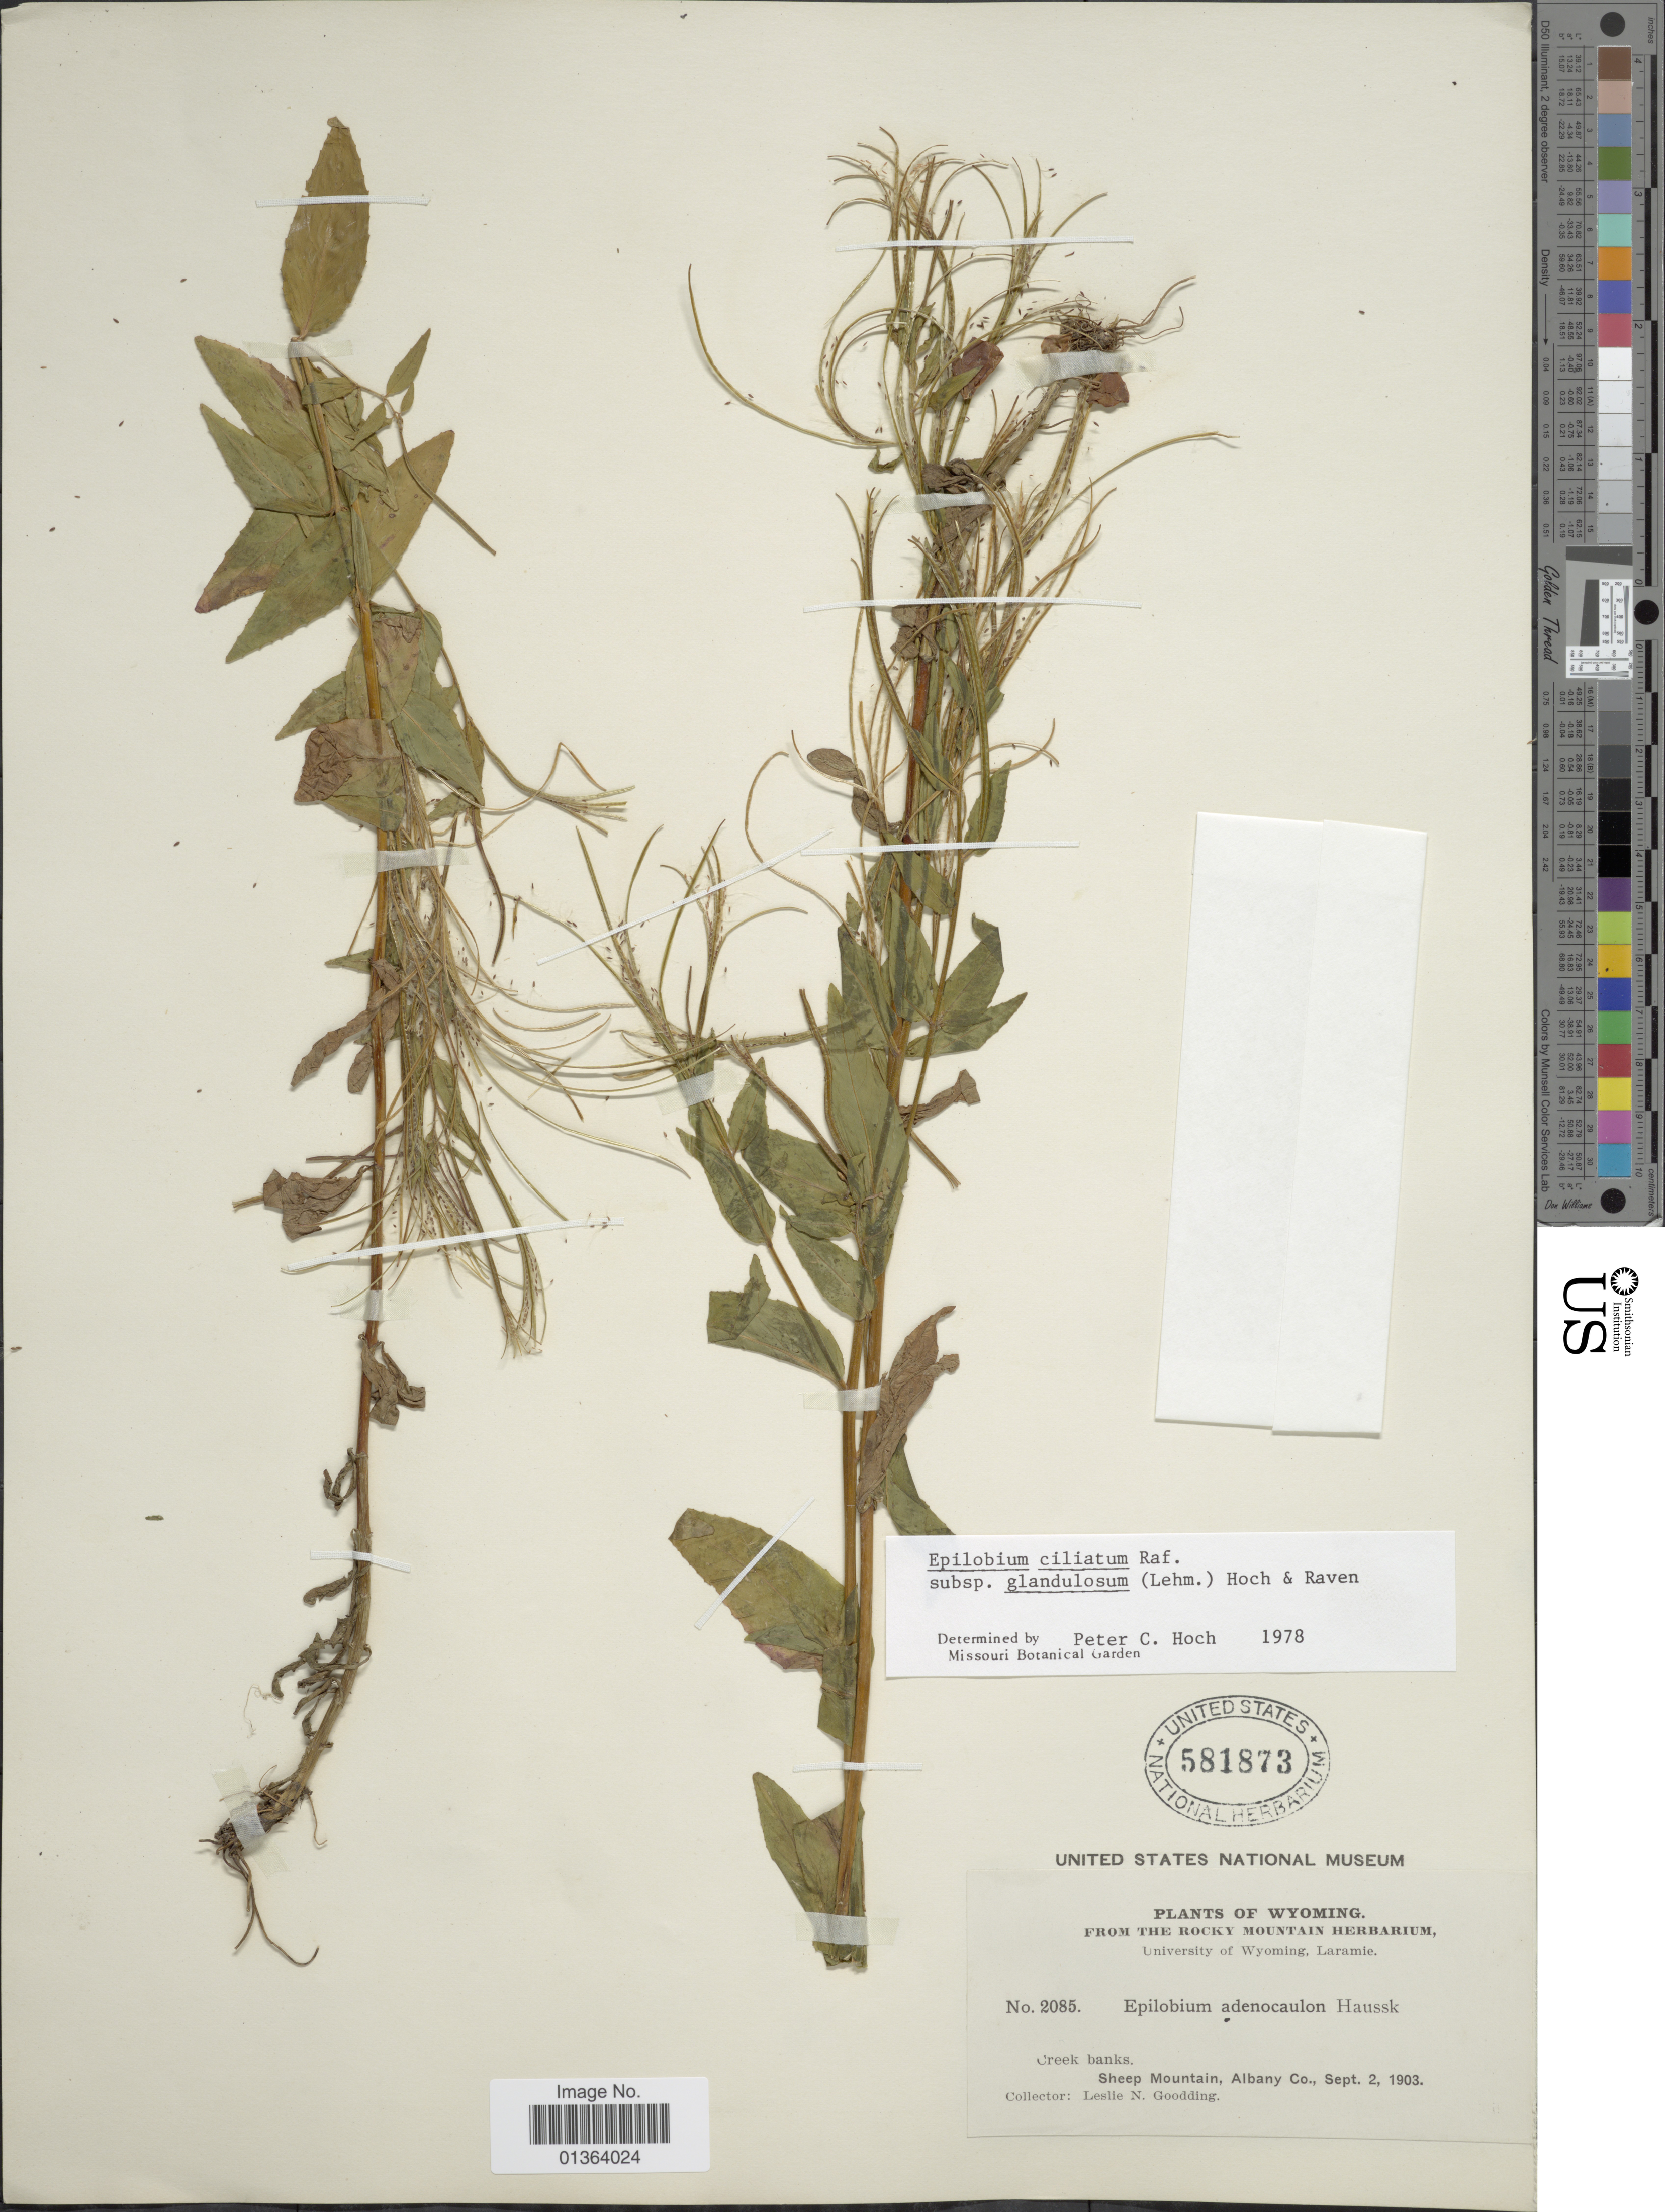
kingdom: Plantae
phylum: Tracheophyta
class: Magnoliopsida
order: Myrtales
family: Onagraceae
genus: Epilobium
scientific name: Epilobium ciliatum subsp. glandulosum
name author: (Lehm.) Hoch & P.H. Raven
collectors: L. N. Goodding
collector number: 2085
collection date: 1903-09-02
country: United States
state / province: Wyoming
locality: Sheep Mountain, Albany Co.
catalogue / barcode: US 581873